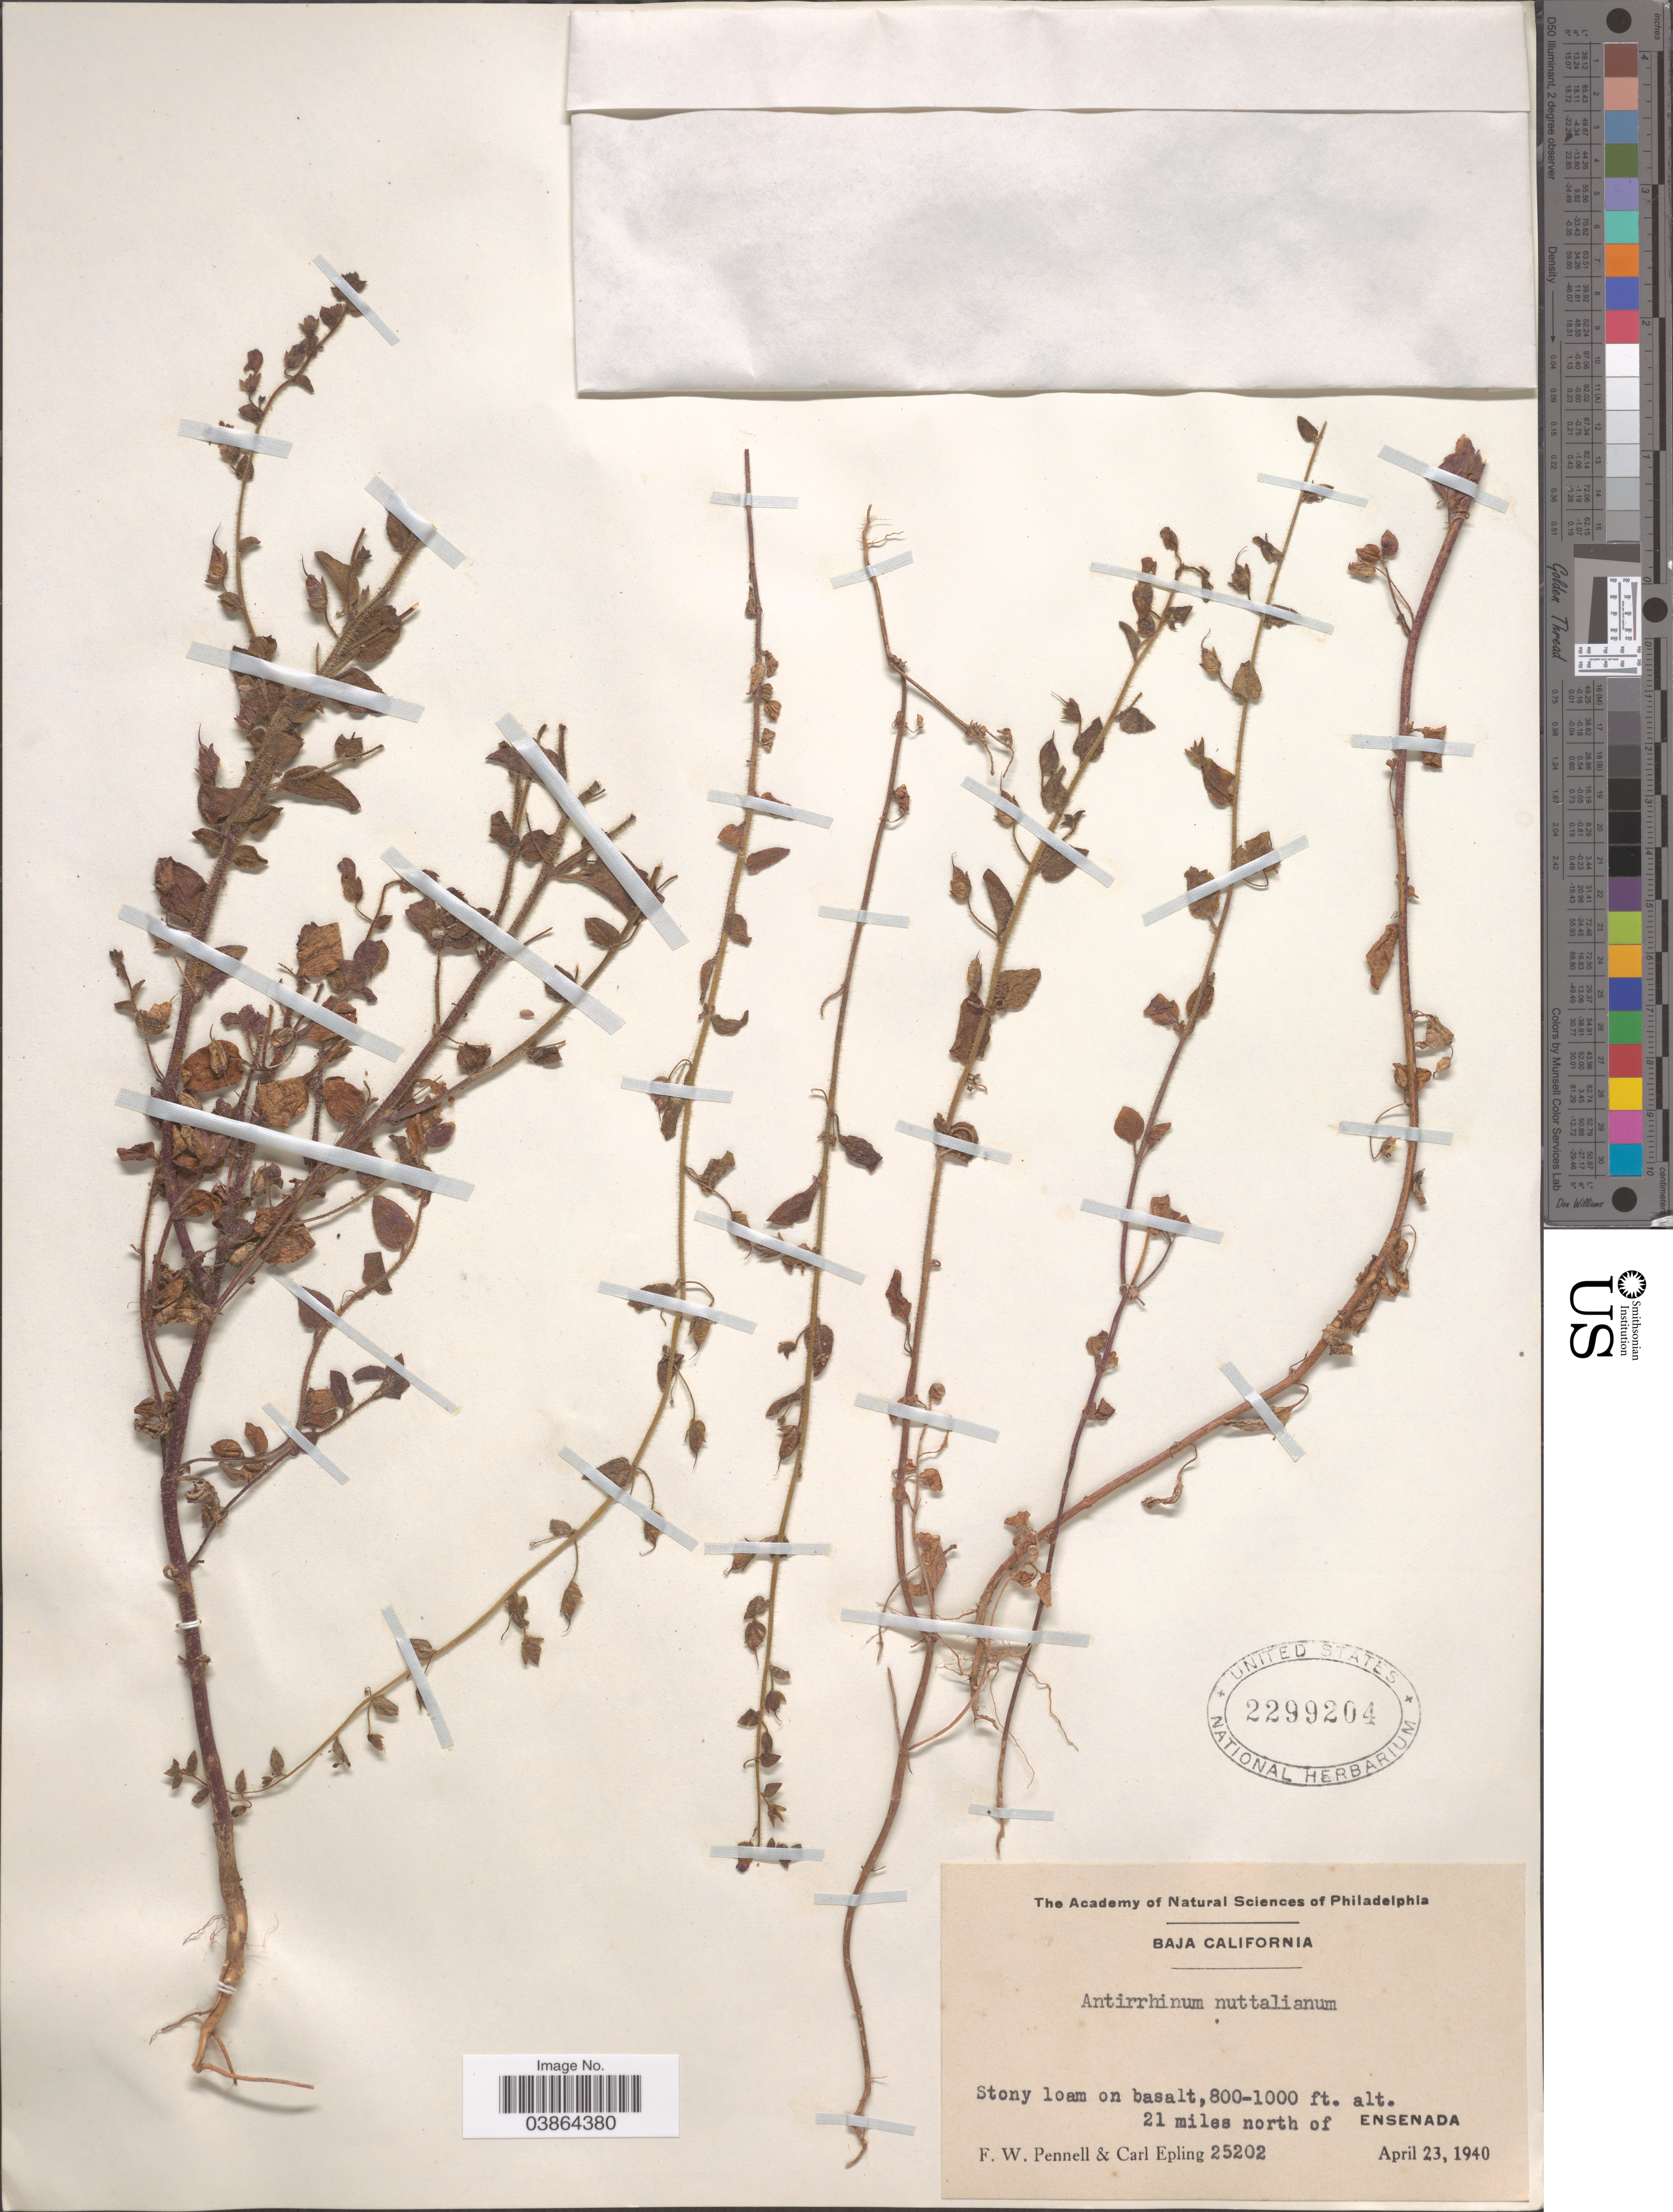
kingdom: Plantae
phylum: Tracheophyta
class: Magnoliopsida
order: Lamiales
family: Plantaginaceae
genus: Sairocarpus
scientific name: Sairocarpus nuttallianus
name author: (Benth.) D.A. Sutton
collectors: F. W. Pennell & C. C. Epling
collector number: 25202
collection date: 1940-04-23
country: Mexico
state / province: Baja California Norte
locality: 21 miles north of Ensenada.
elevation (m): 244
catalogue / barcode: US 2299204